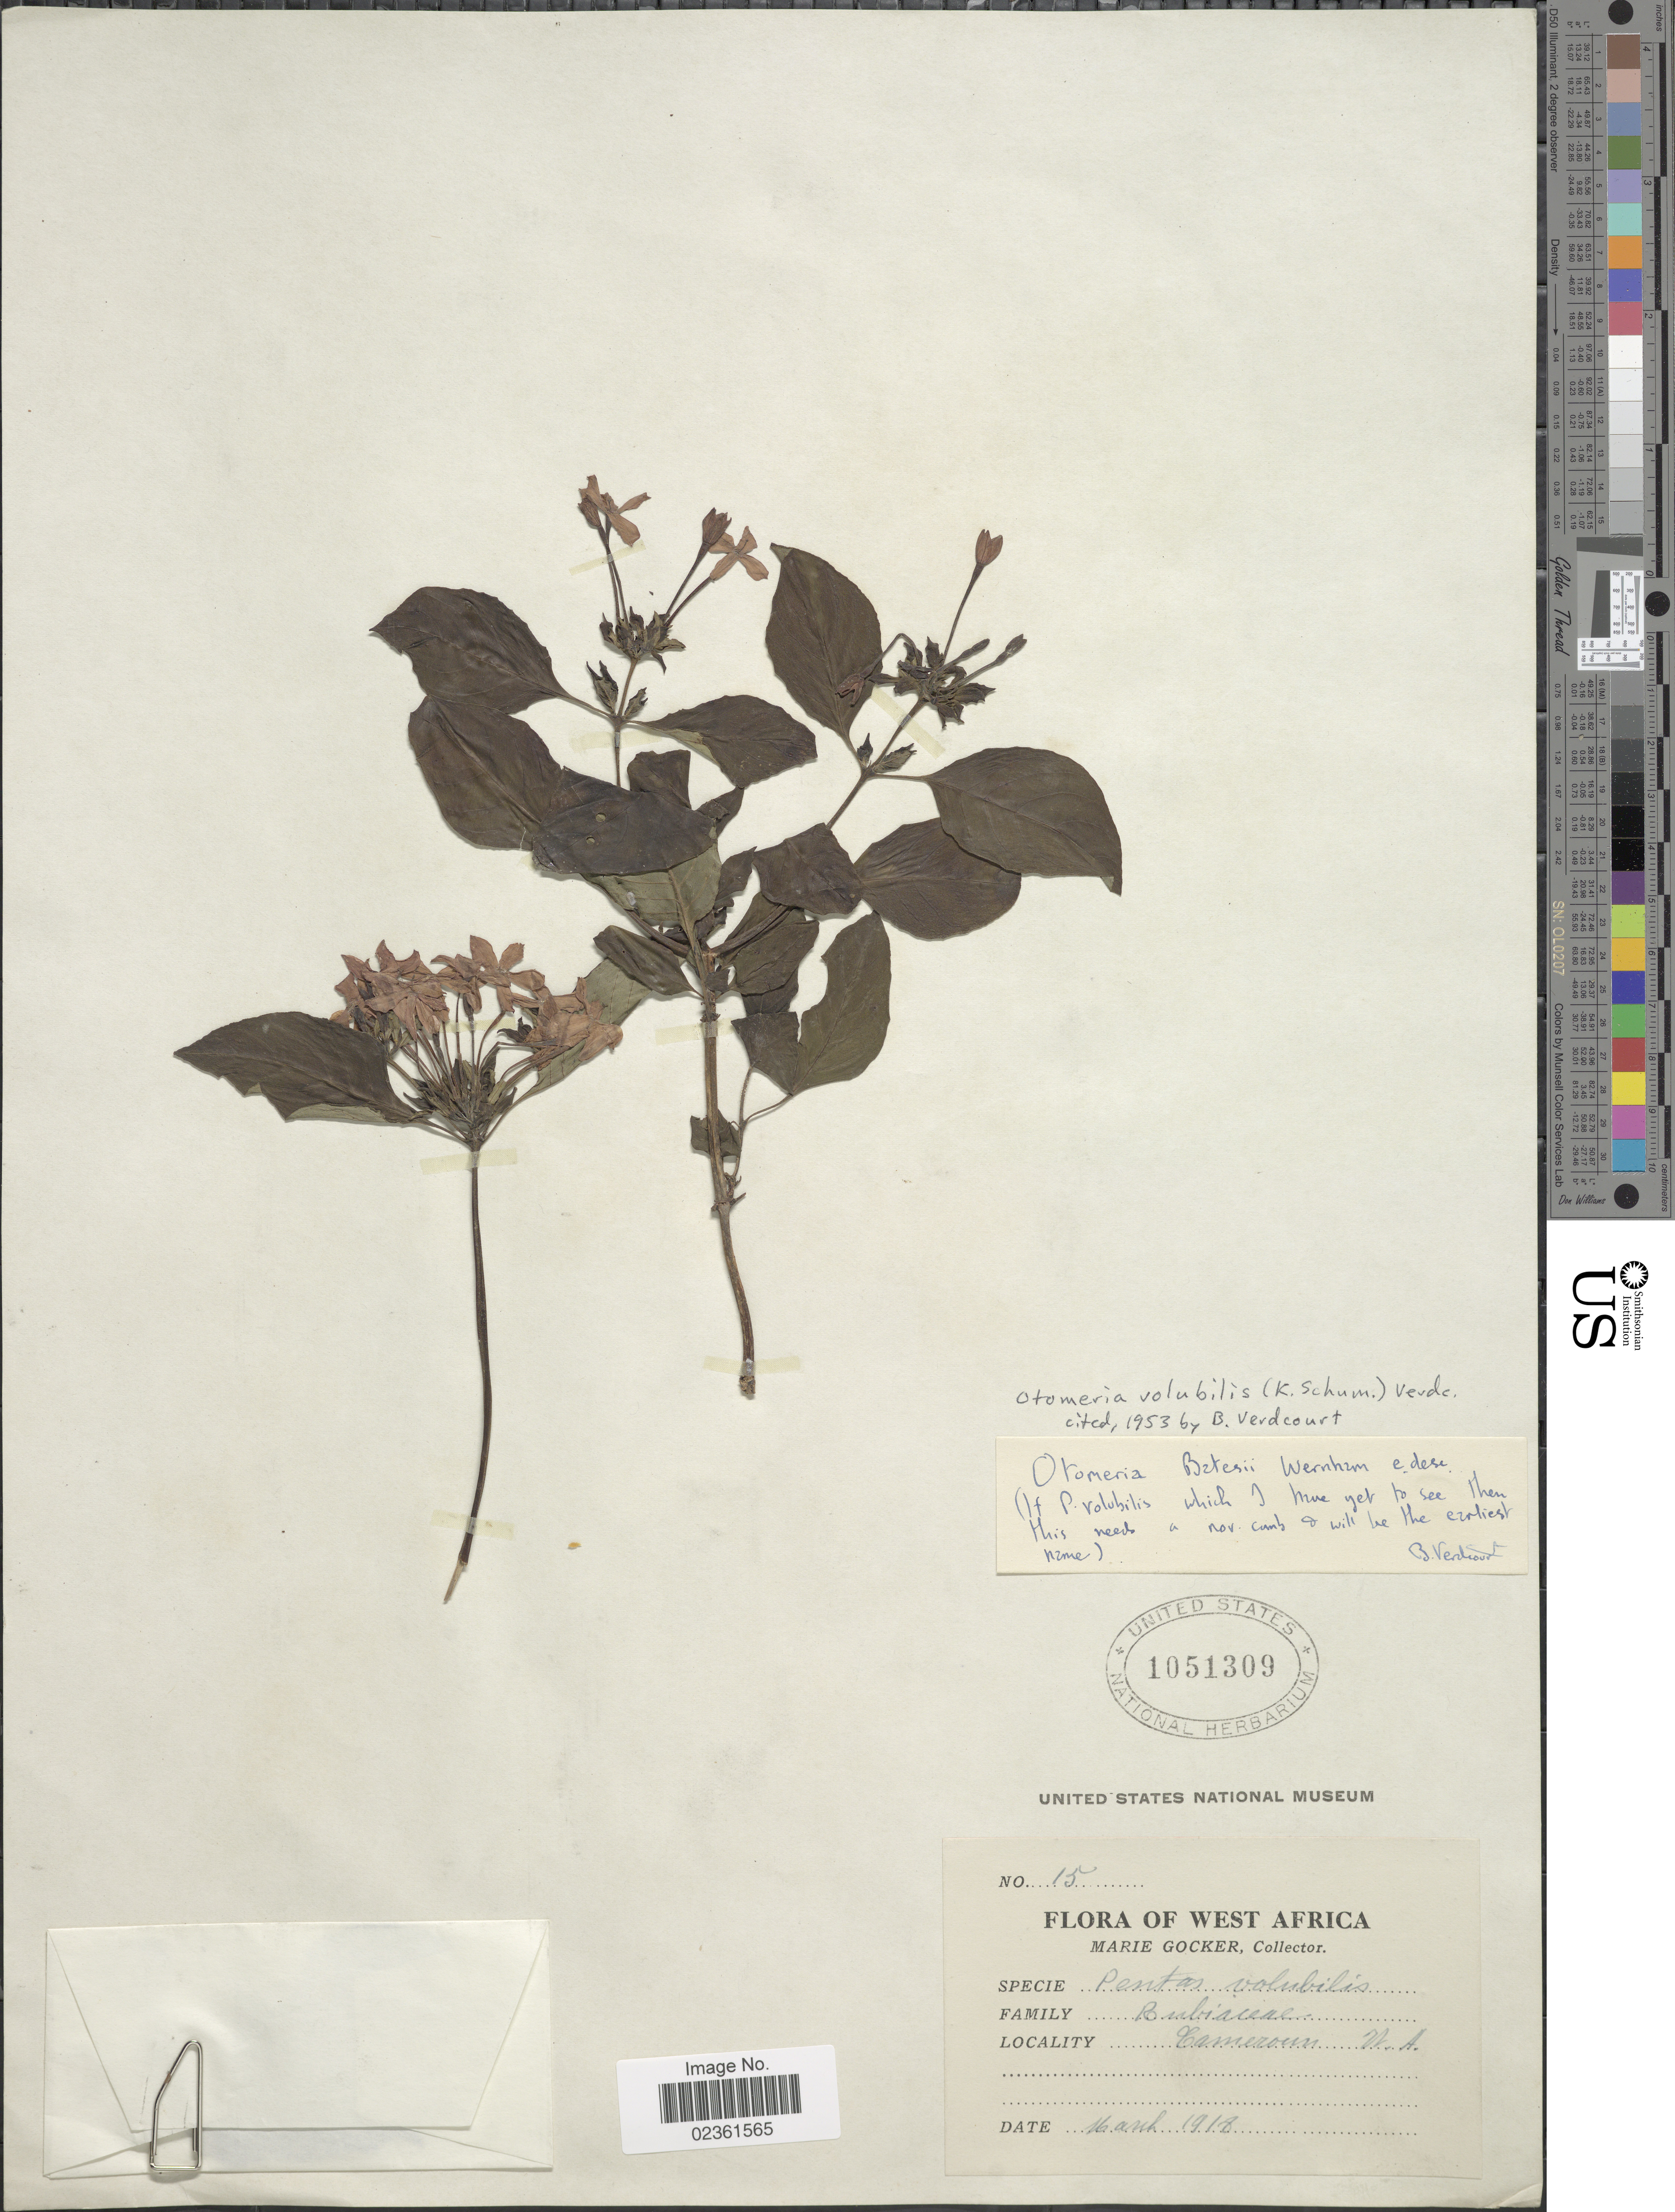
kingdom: Plantae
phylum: Tracheophyta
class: Magnoliopsida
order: Gentianales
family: Rubiaceae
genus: Otomeria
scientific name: Otomeria volubilis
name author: (K. Schum.) Verdc.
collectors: M. Gocker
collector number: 15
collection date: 1918-03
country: Cameroon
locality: West Africa, W.A.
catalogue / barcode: US 1051309